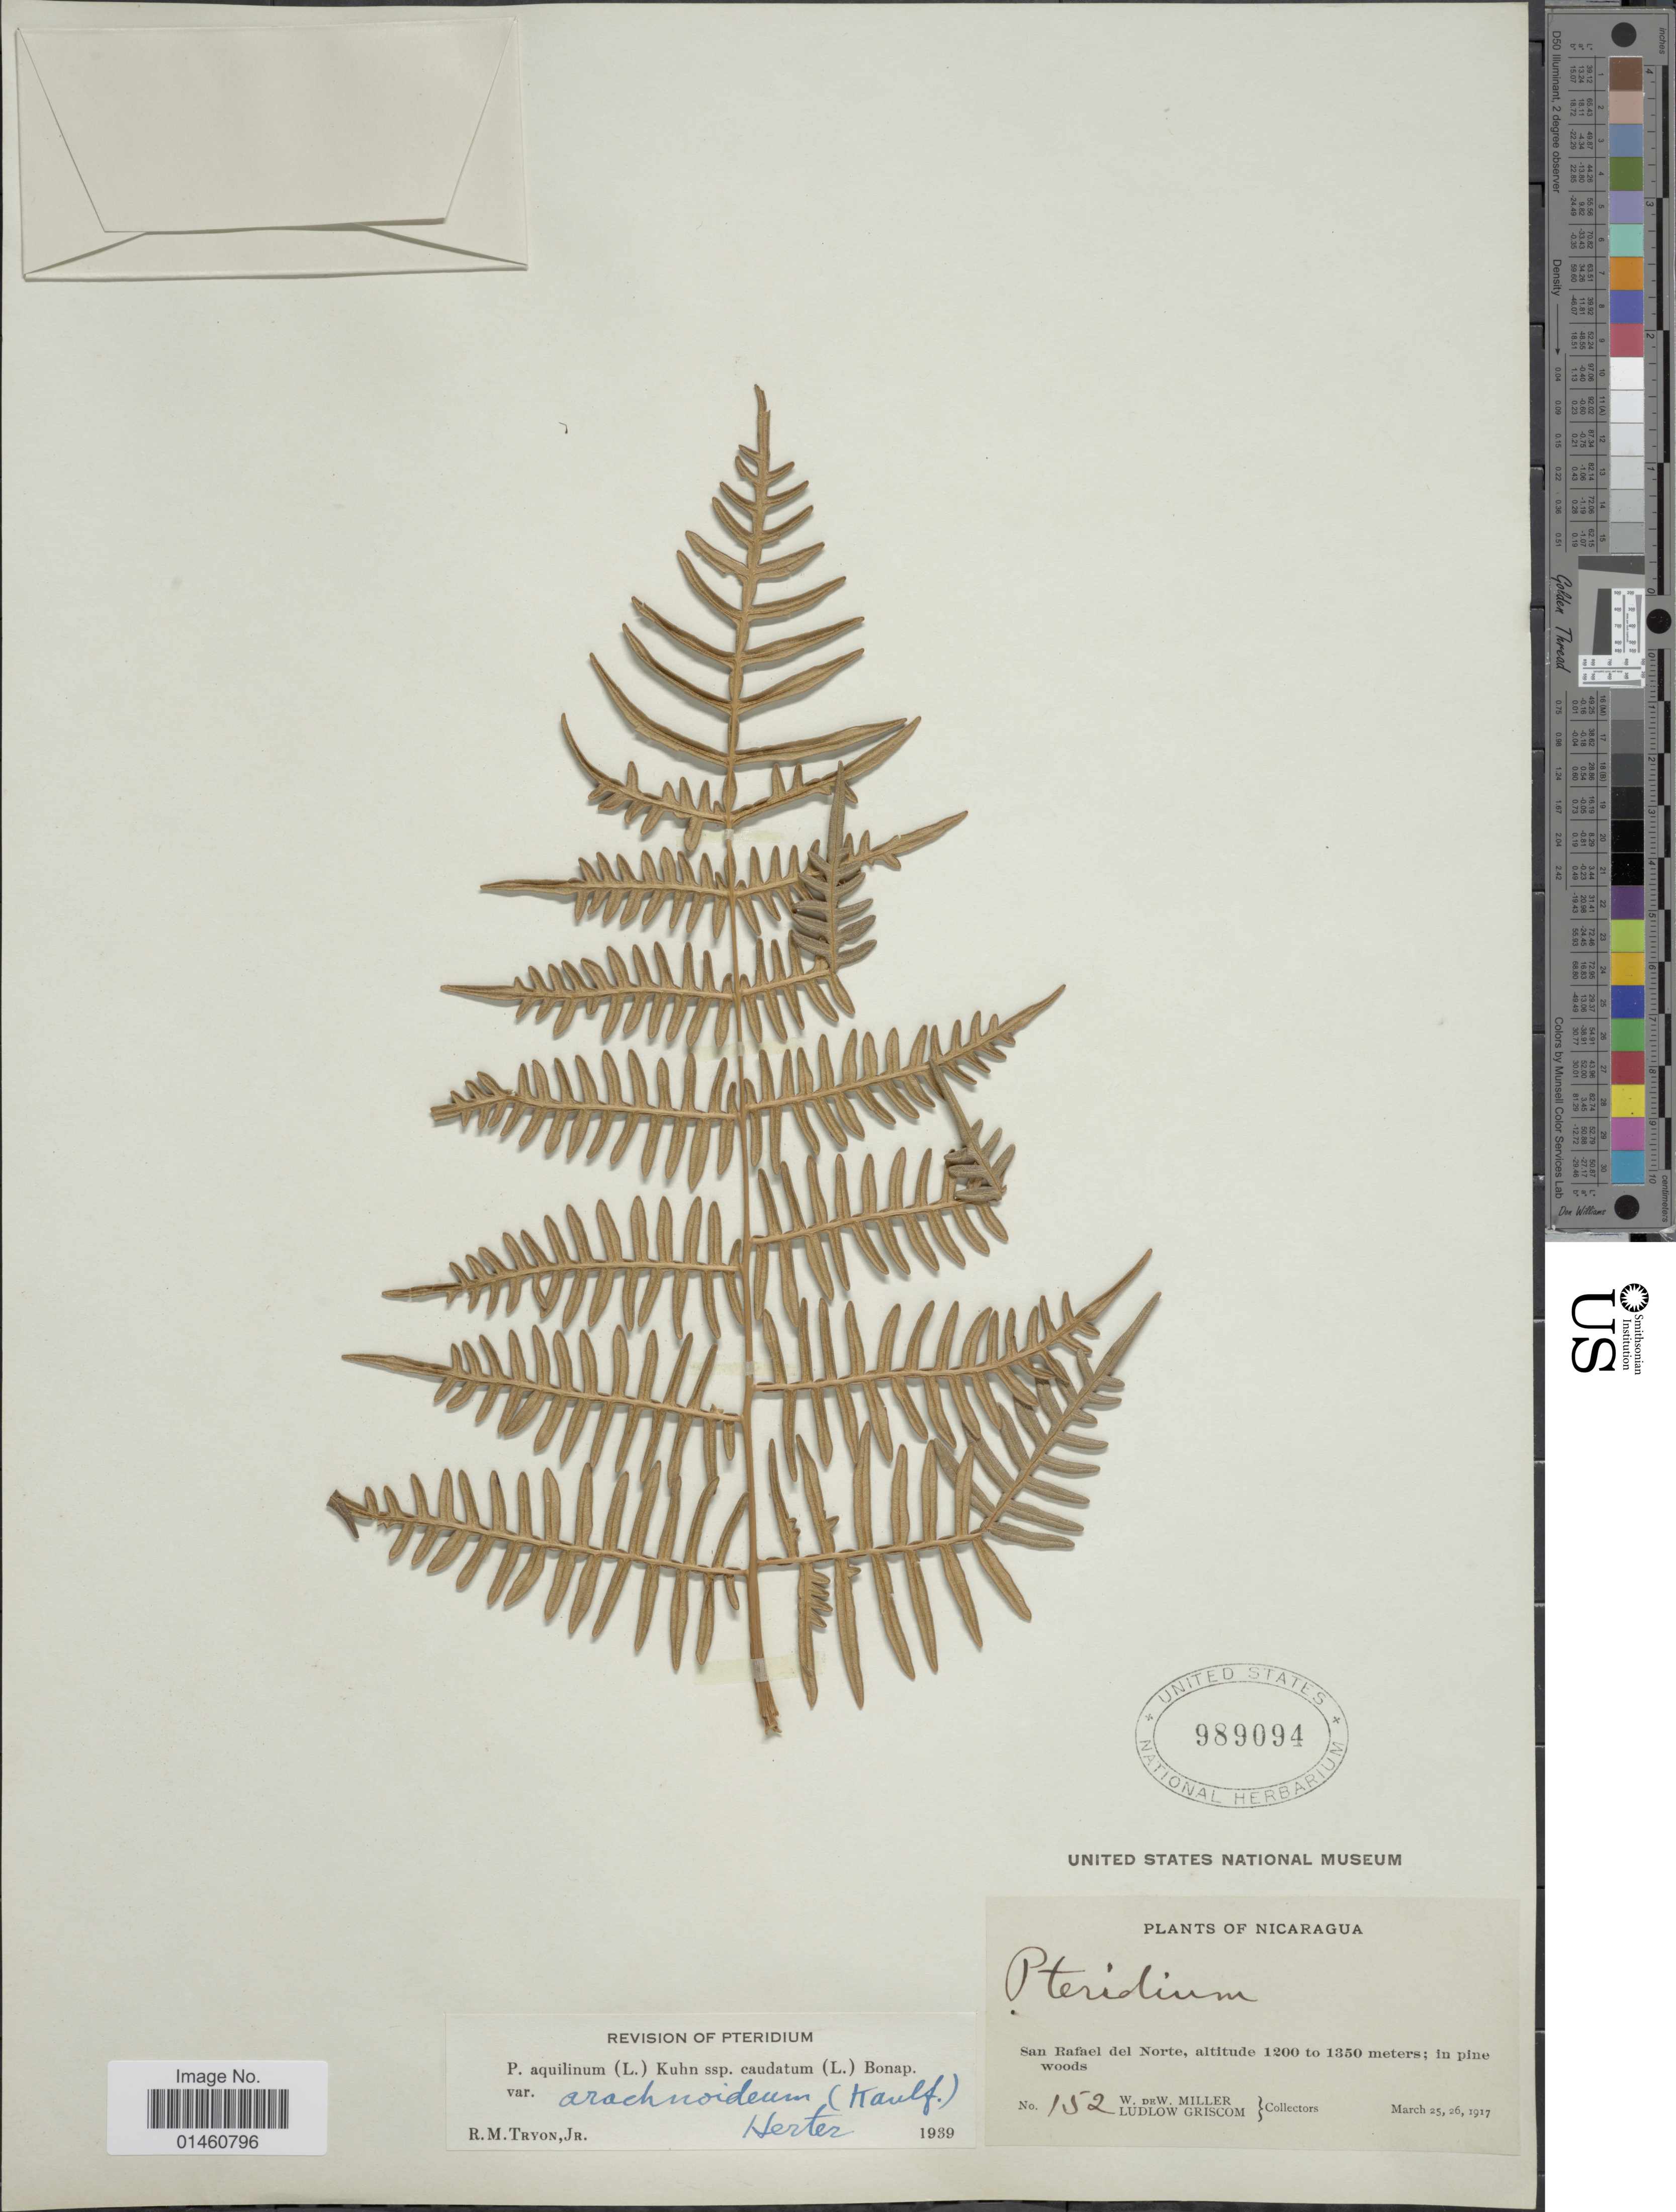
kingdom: Plantae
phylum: Tracheophyta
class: Polypodiopsida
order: Polypodiales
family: Dennstaedtiaceae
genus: Pteridium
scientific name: Pteridium aquilinum var. arachnoideum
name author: (Kaulf.) Herter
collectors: W. W. Miller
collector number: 152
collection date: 1917-03-25/1917-03-26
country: Nicaragua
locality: San Rafael del Norte.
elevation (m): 1200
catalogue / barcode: US 989094